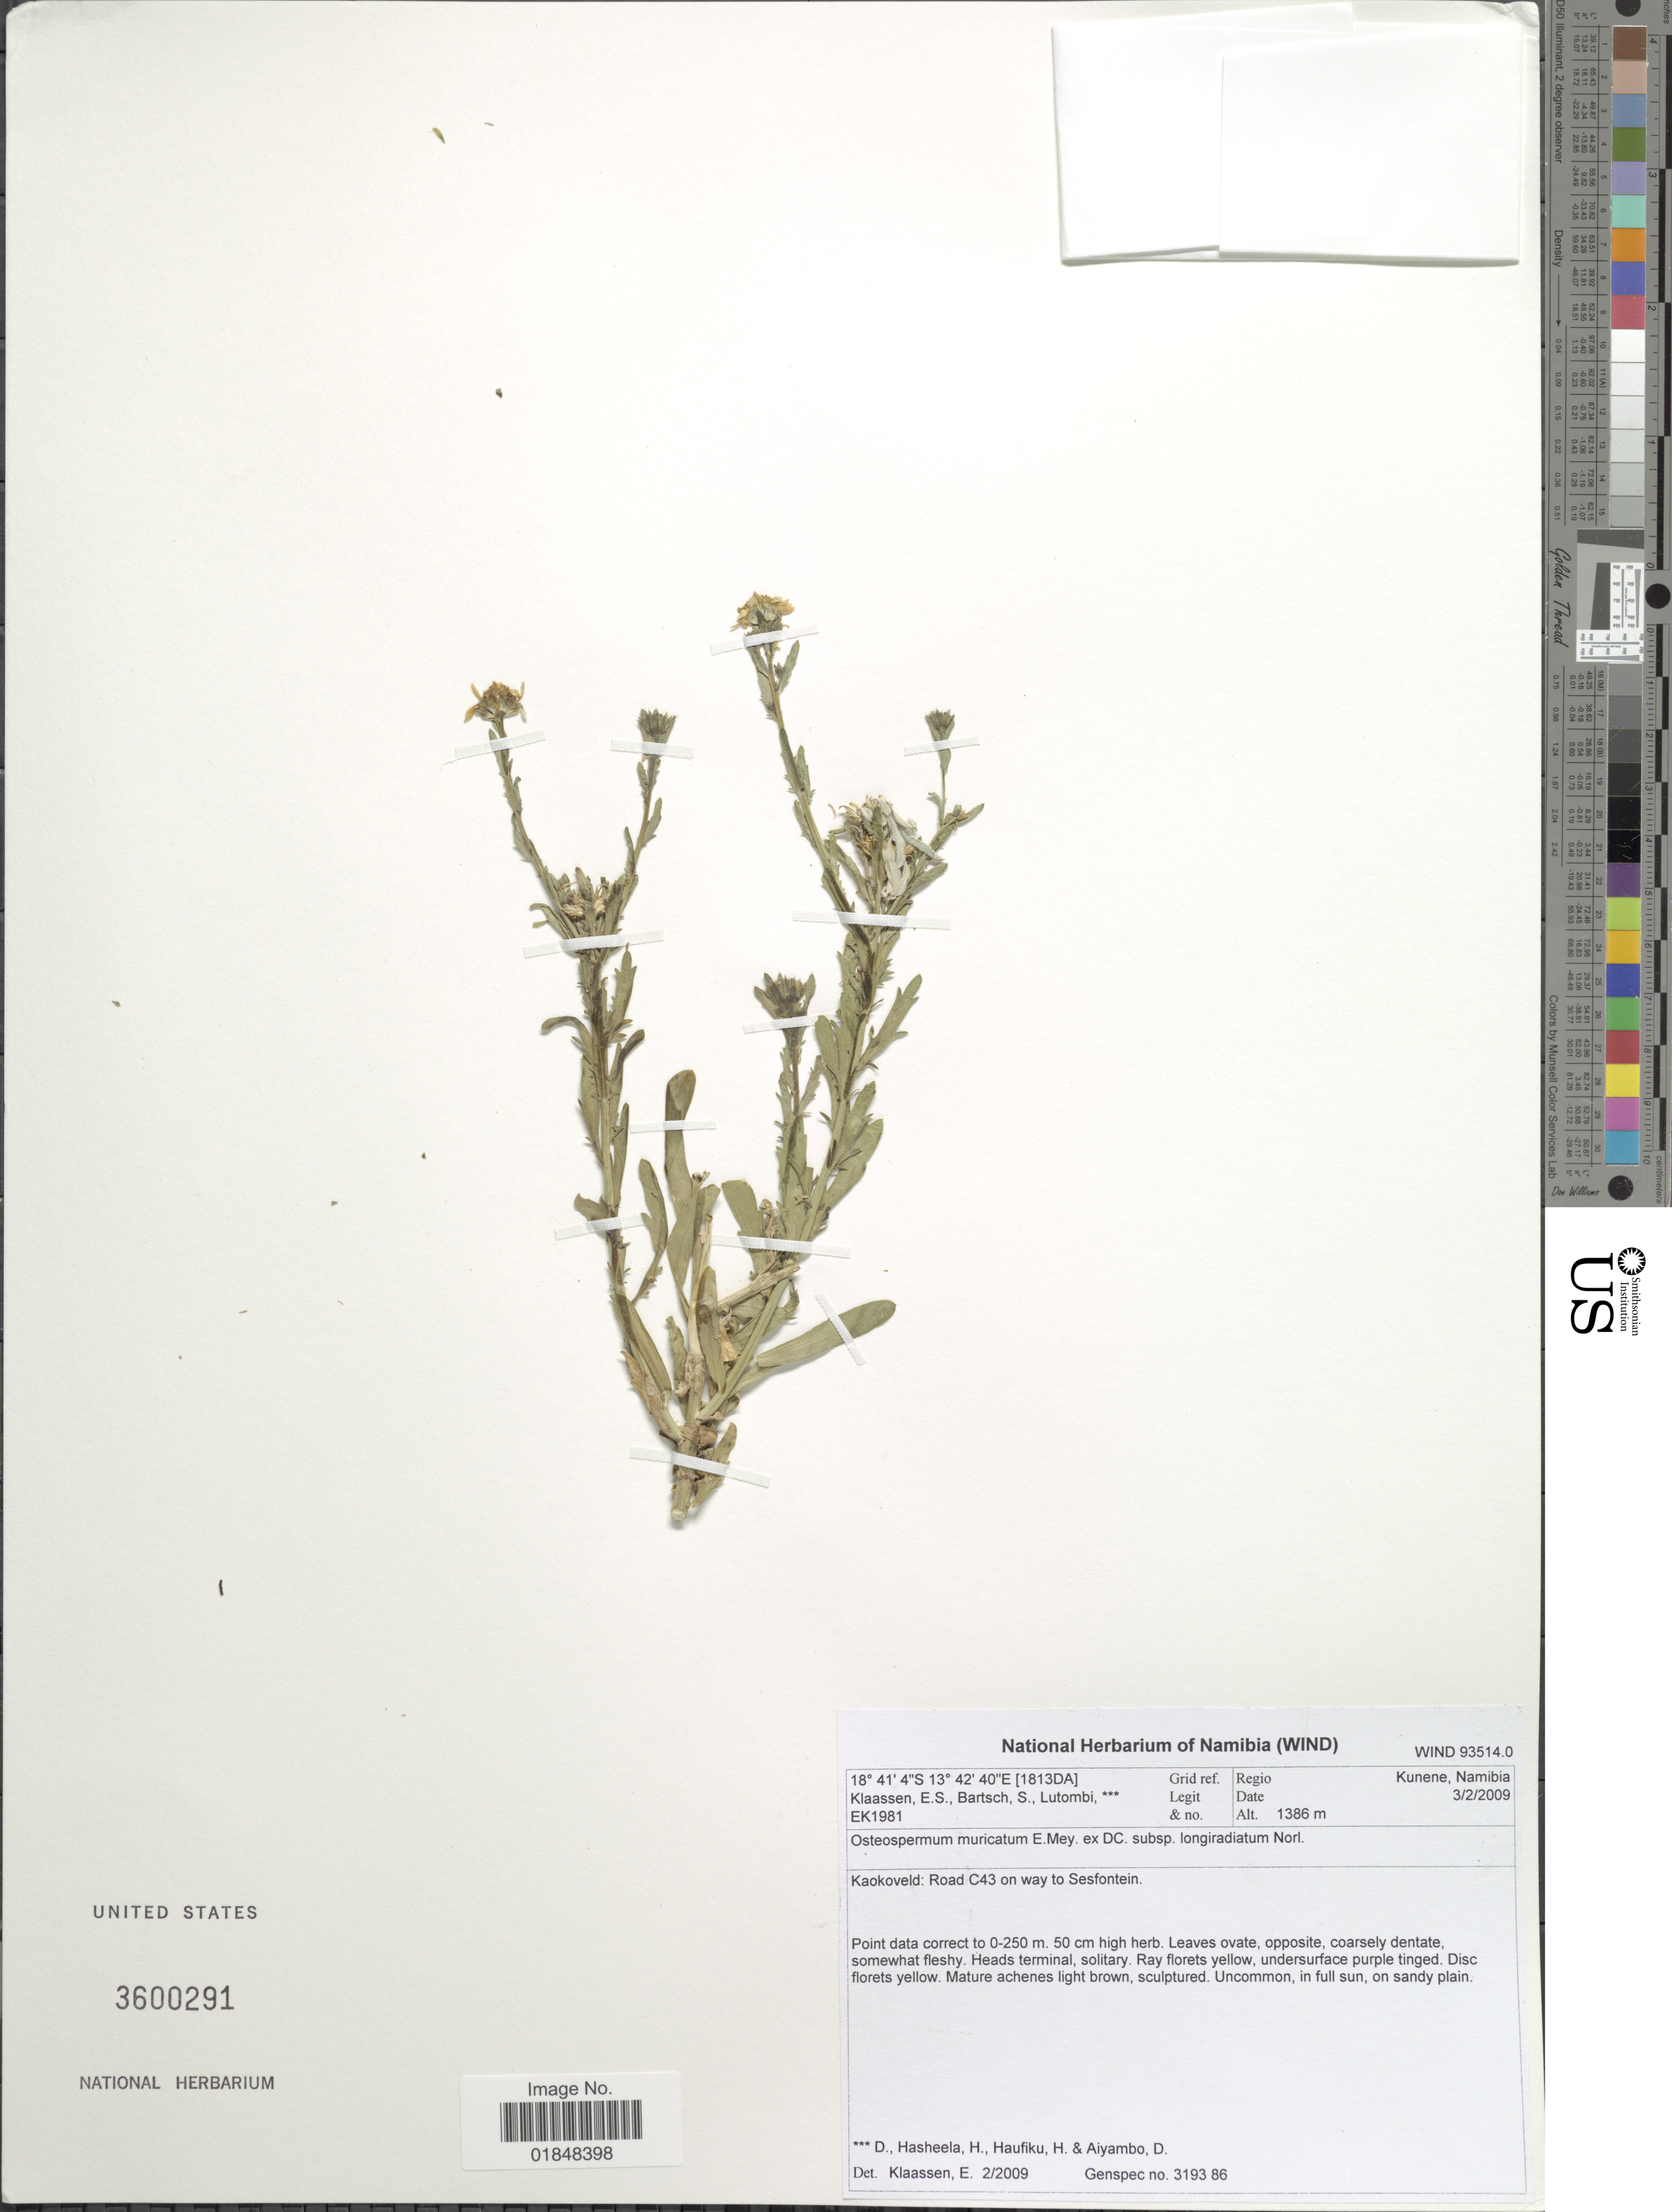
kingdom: Plantae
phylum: Tracheophyta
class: Magnoliopsida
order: Asterales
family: Asteraceae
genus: Osteospermum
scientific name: Osteospermum muricatum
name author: E. Mey.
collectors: E. S. Klaassen, S. Bartsch, D. Lutombi, H. Hasheela & et al.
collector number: EK 1981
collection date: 2009-02-03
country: Namibia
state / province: Kunene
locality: Kaokoveld: Road C43 on way to Sesfontein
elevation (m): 1386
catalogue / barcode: US 3600291